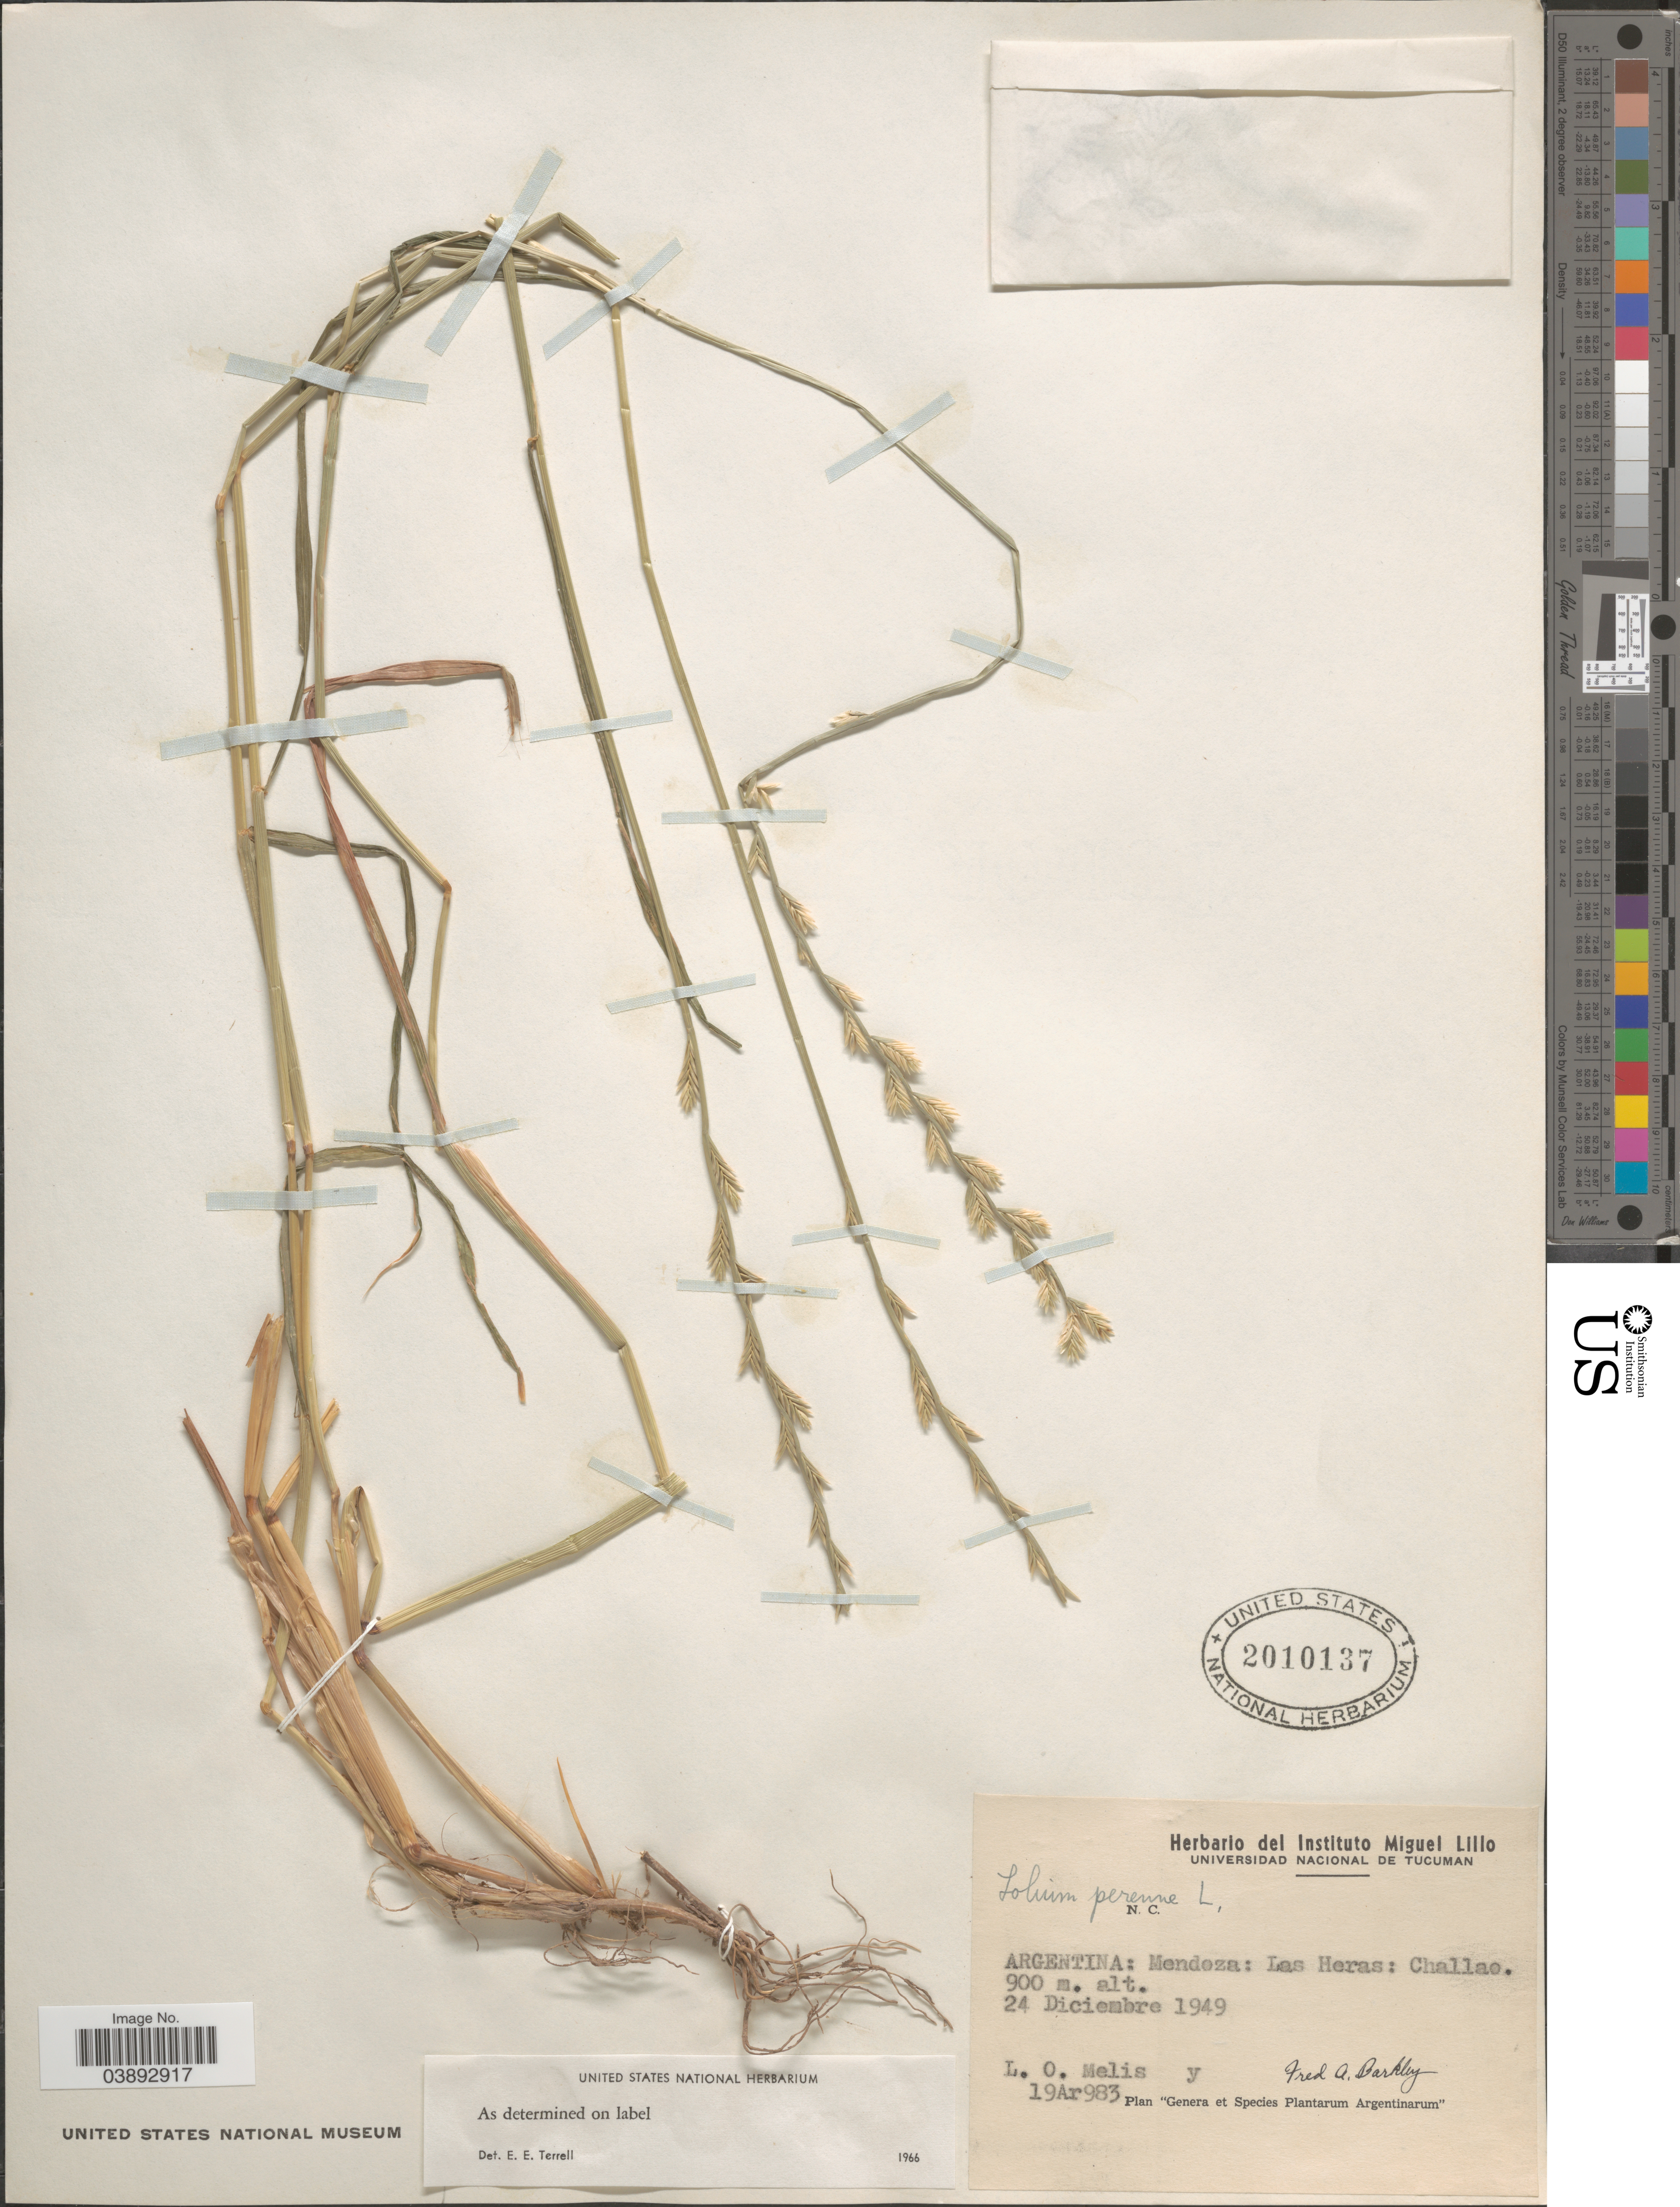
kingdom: Plantae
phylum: Tracheophyta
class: Liliopsida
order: Poales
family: Poaceae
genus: Lolium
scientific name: Lolium perenne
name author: L.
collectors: L. Melis & F. A. Barkley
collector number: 19Ar983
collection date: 1949-12-24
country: Argentina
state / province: Mendoza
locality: Las Heras: Challao.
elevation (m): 900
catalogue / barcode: US 2010137